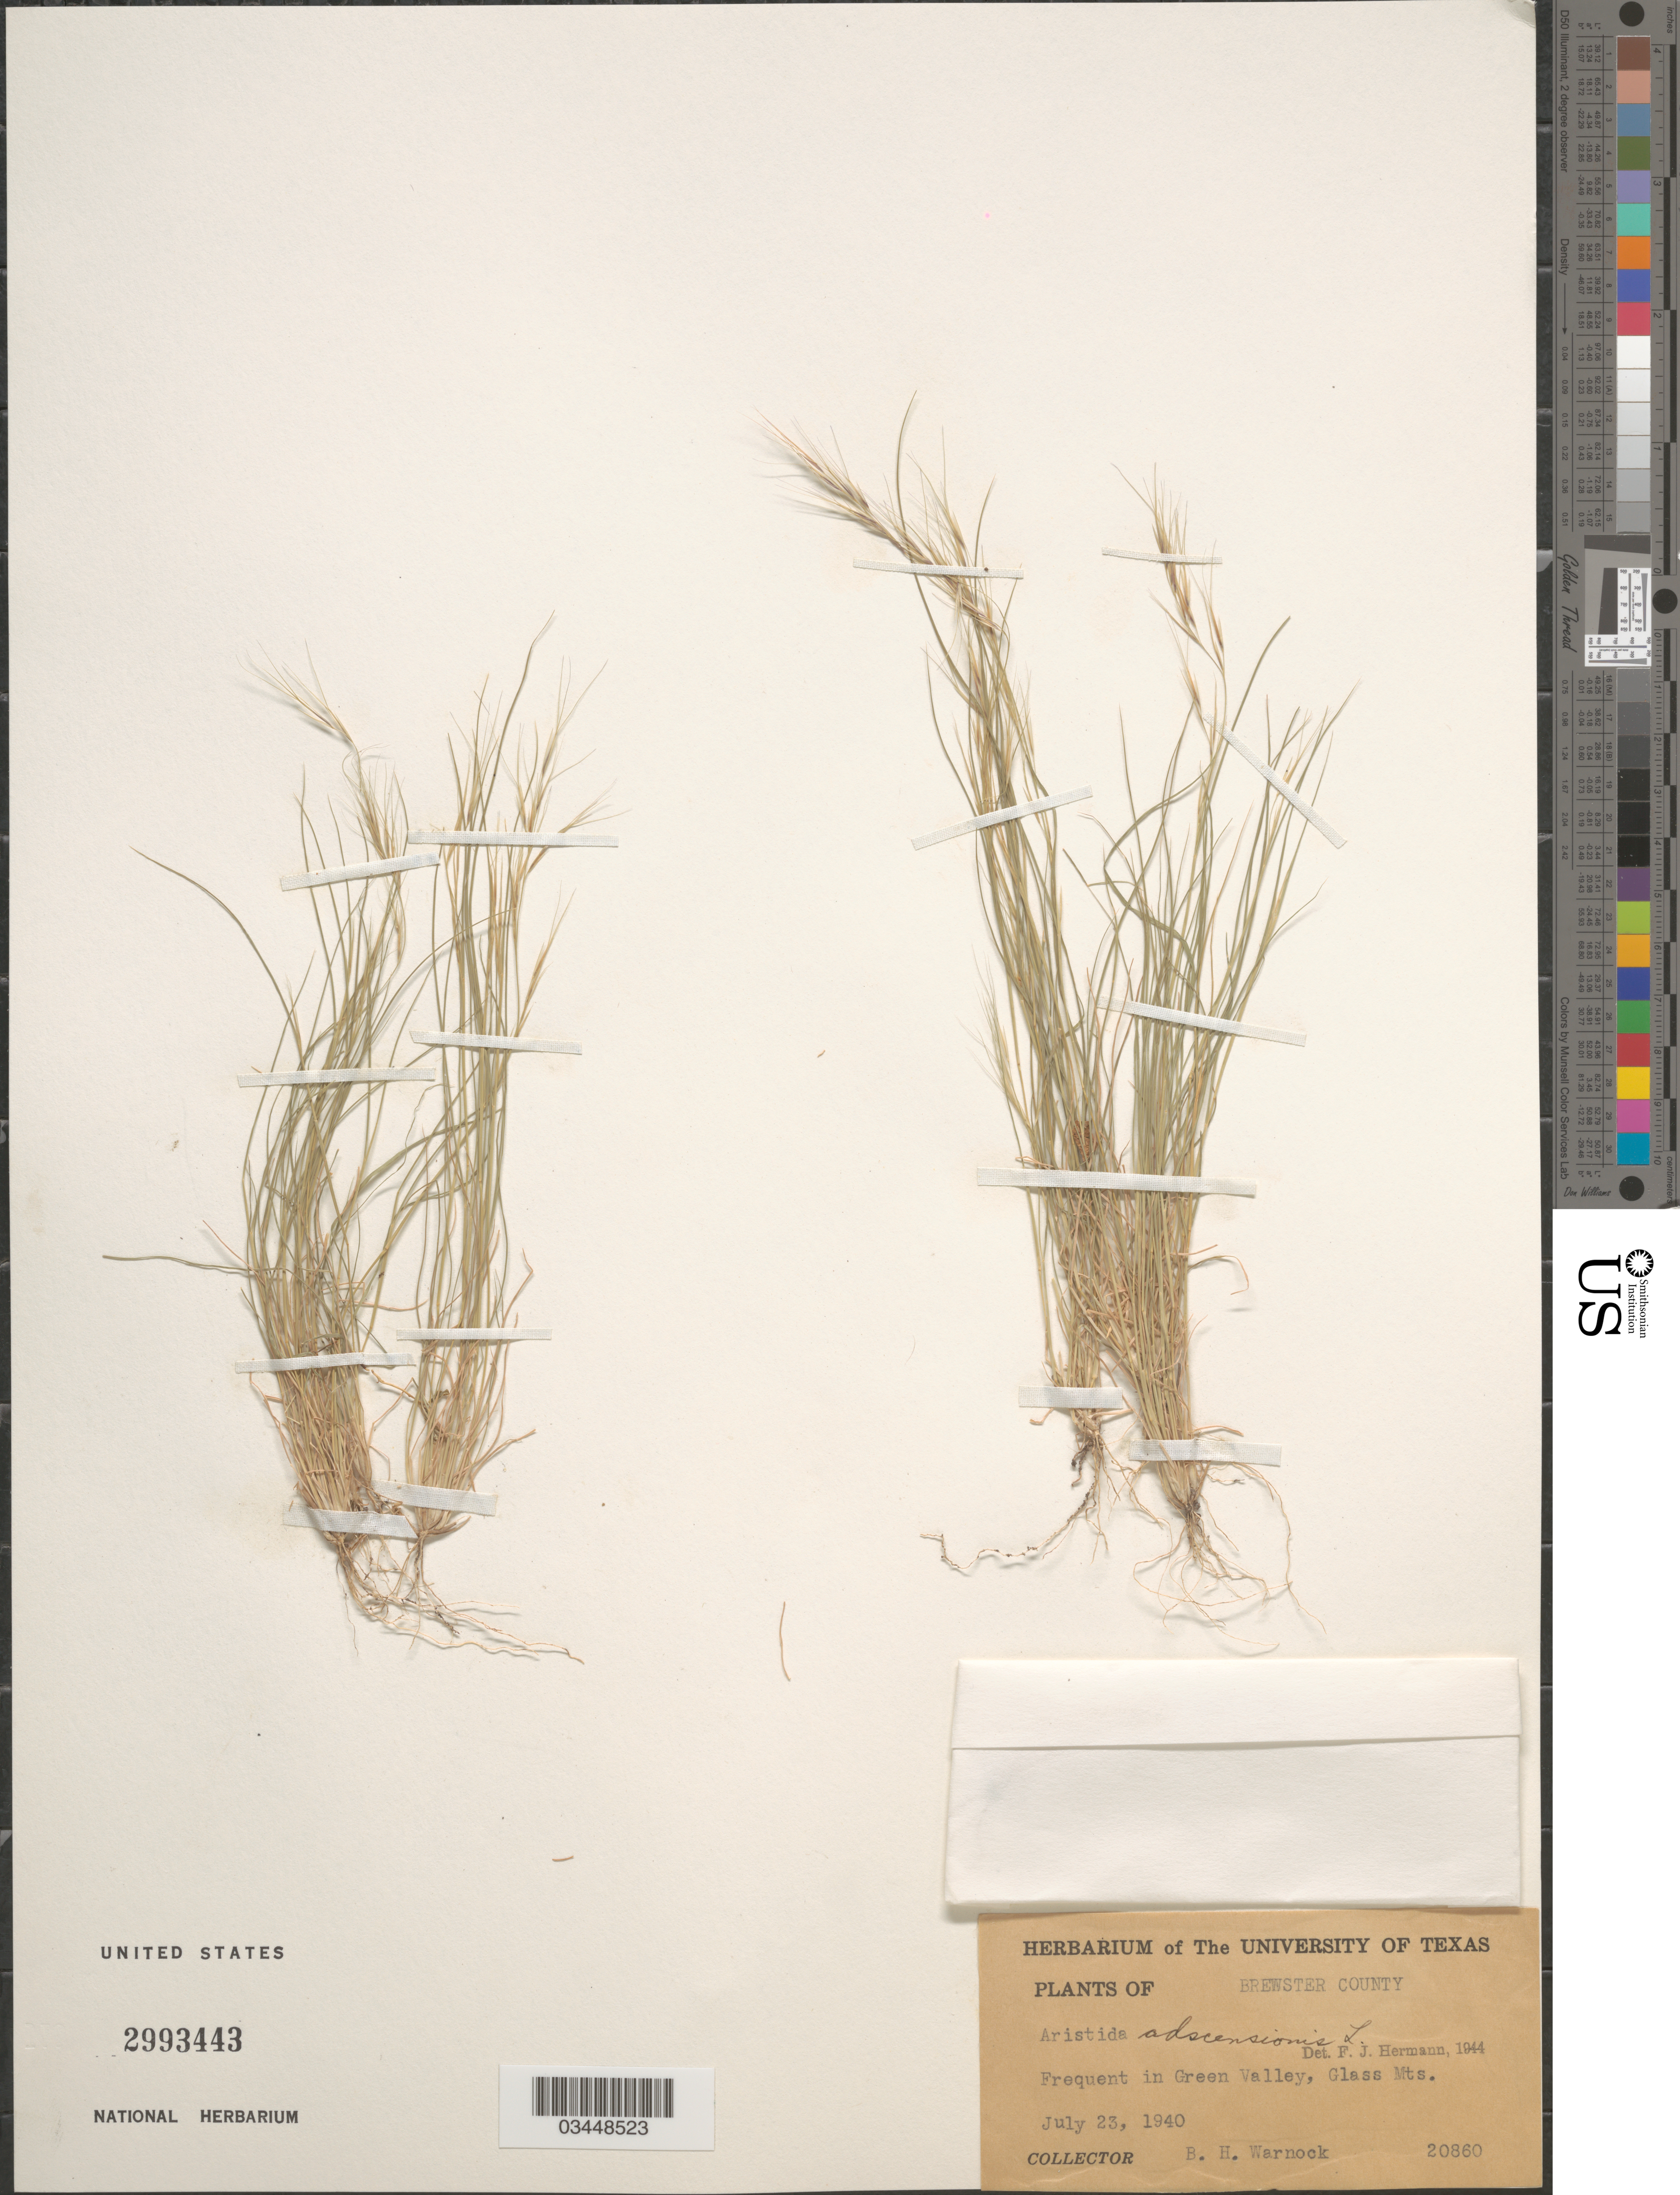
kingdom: Plantae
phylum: Tracheophyta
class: Liliopsida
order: Poales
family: Poaceae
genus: Aristida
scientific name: Aristida adscensionis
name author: L.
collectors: B. H. Warnock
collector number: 20860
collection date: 1940-07-23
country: United States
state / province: Texas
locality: Brewster County. Frequent in Green Valley, Glass Mts.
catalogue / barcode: US 2993443